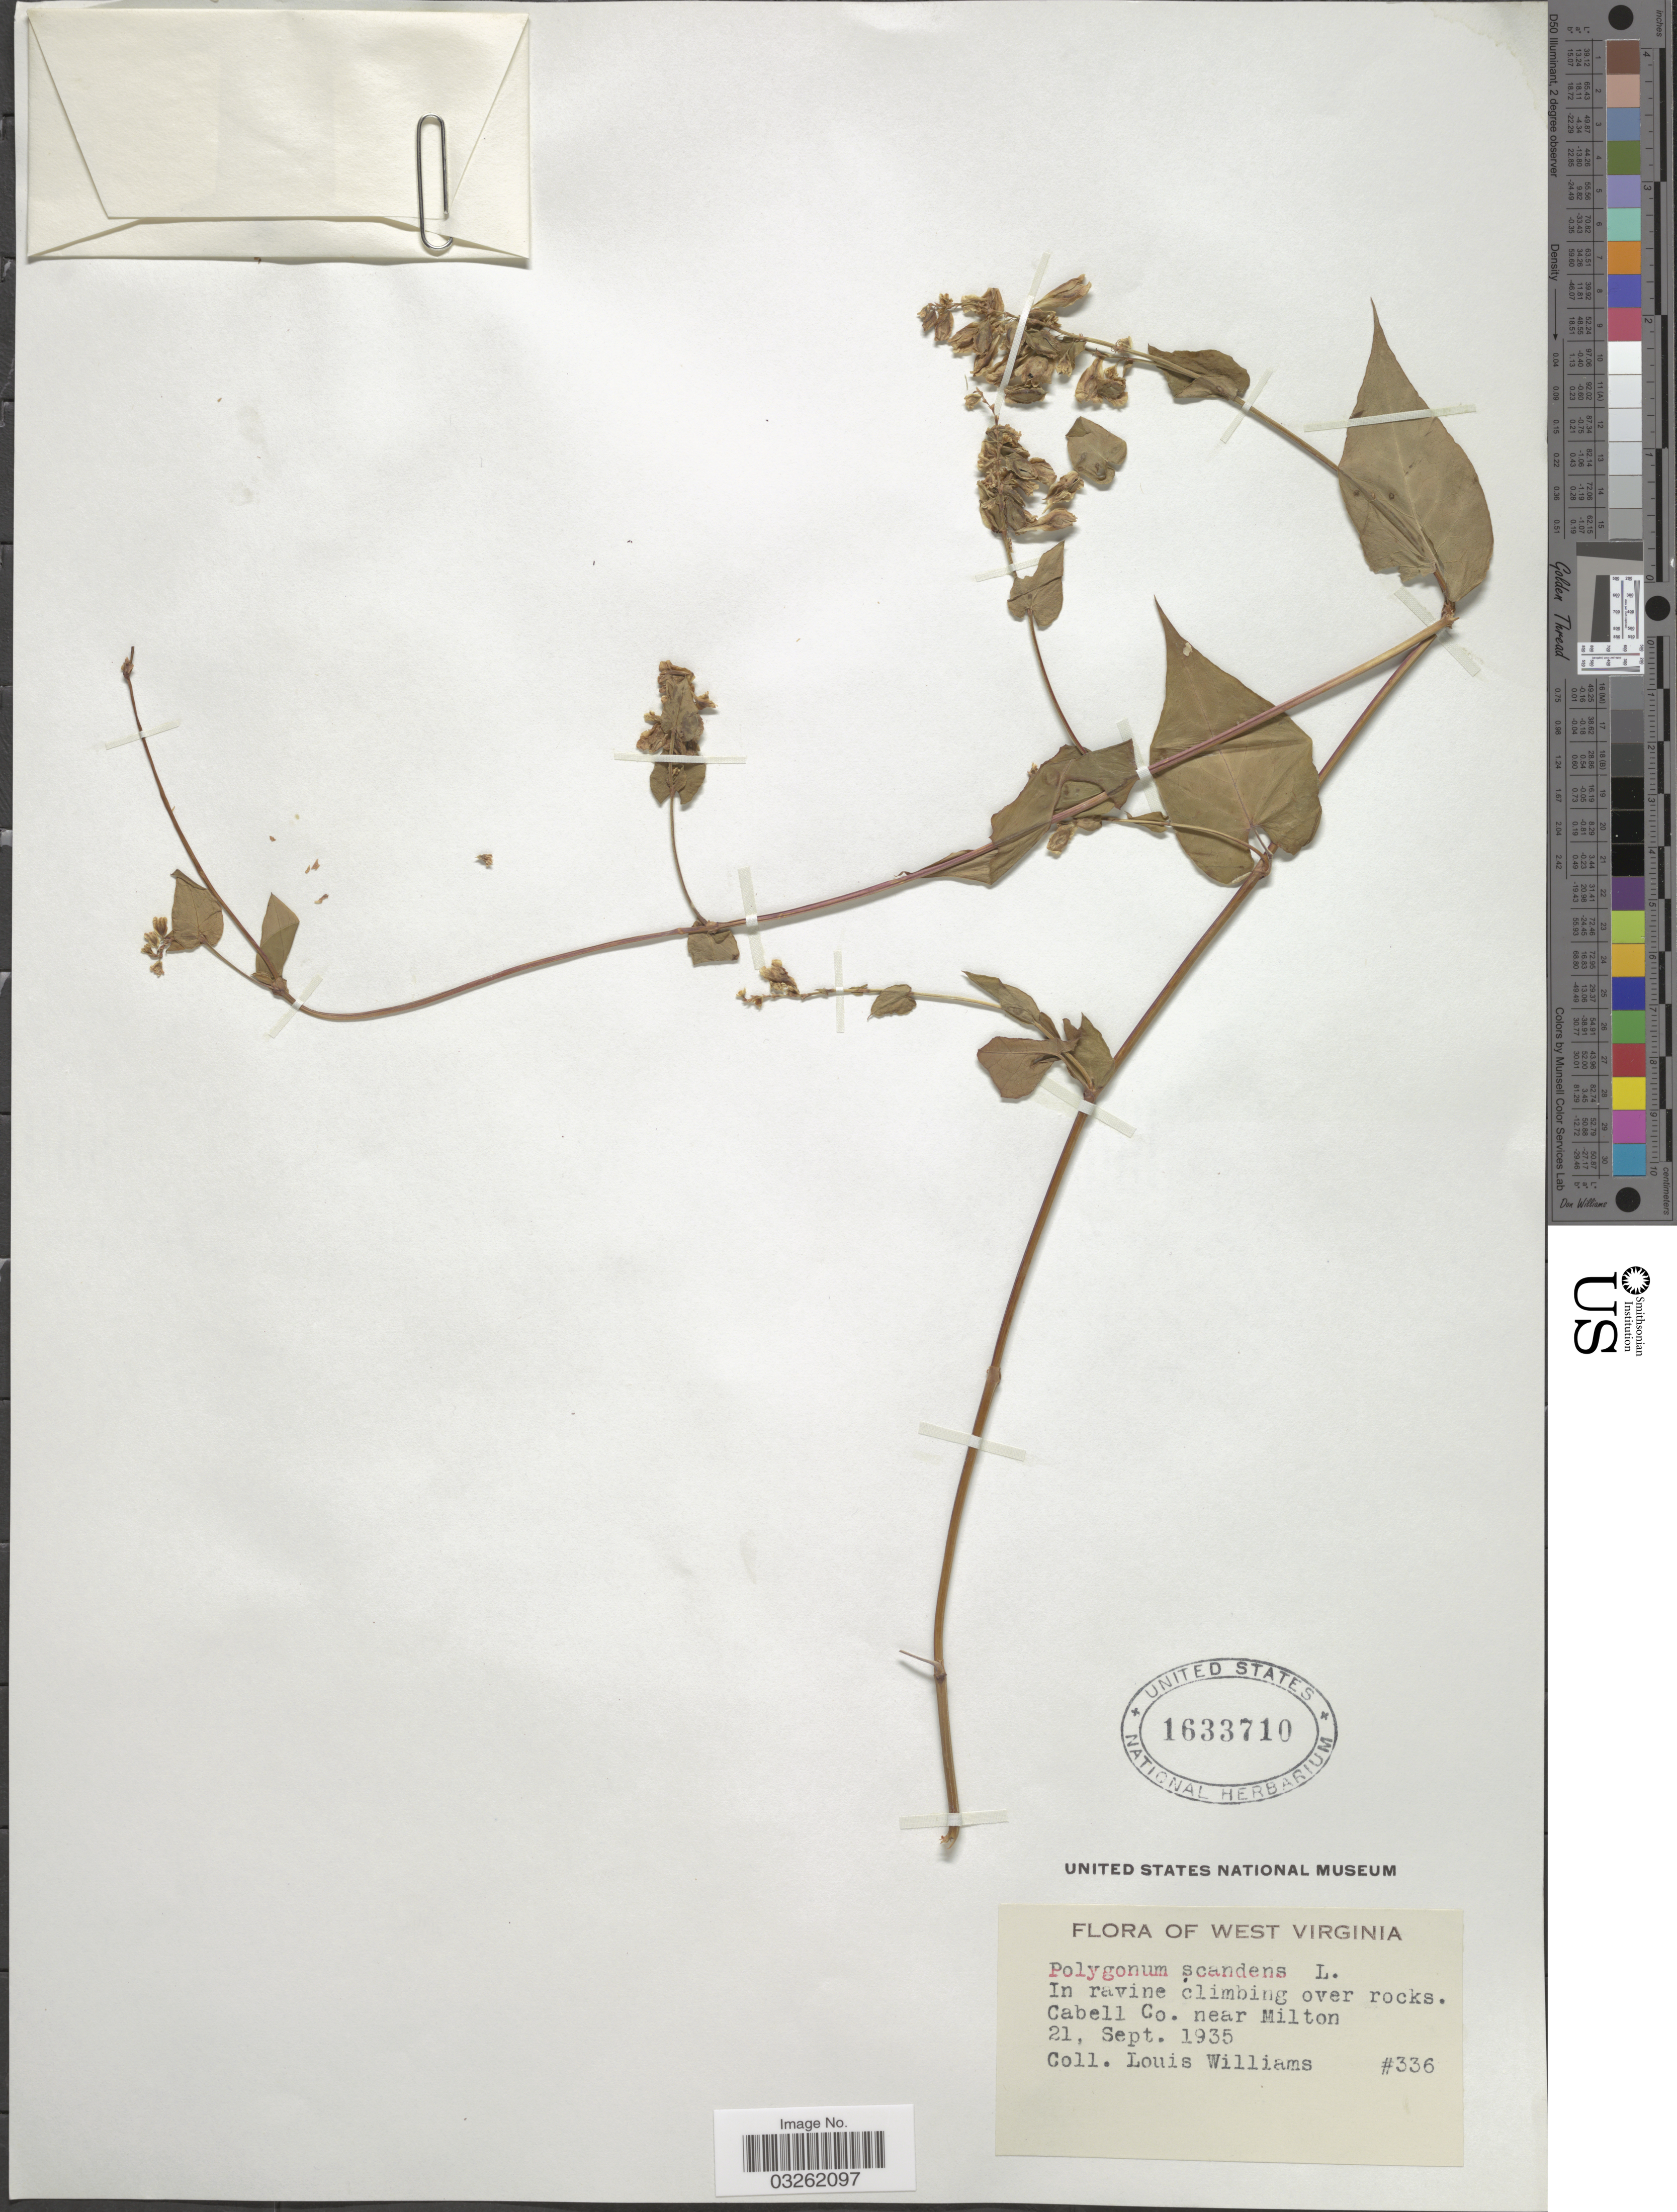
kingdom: Plantae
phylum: Tracheophyta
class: Magnoliopsida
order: Caryophyllales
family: Polygonaceae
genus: Fallopia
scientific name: Fallopia scandens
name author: (L.) Holub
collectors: L. G. Williams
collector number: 336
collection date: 1935-09-21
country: United States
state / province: West Virginia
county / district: Cabell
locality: Cabell Co. near Milton.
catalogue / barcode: US 1633710